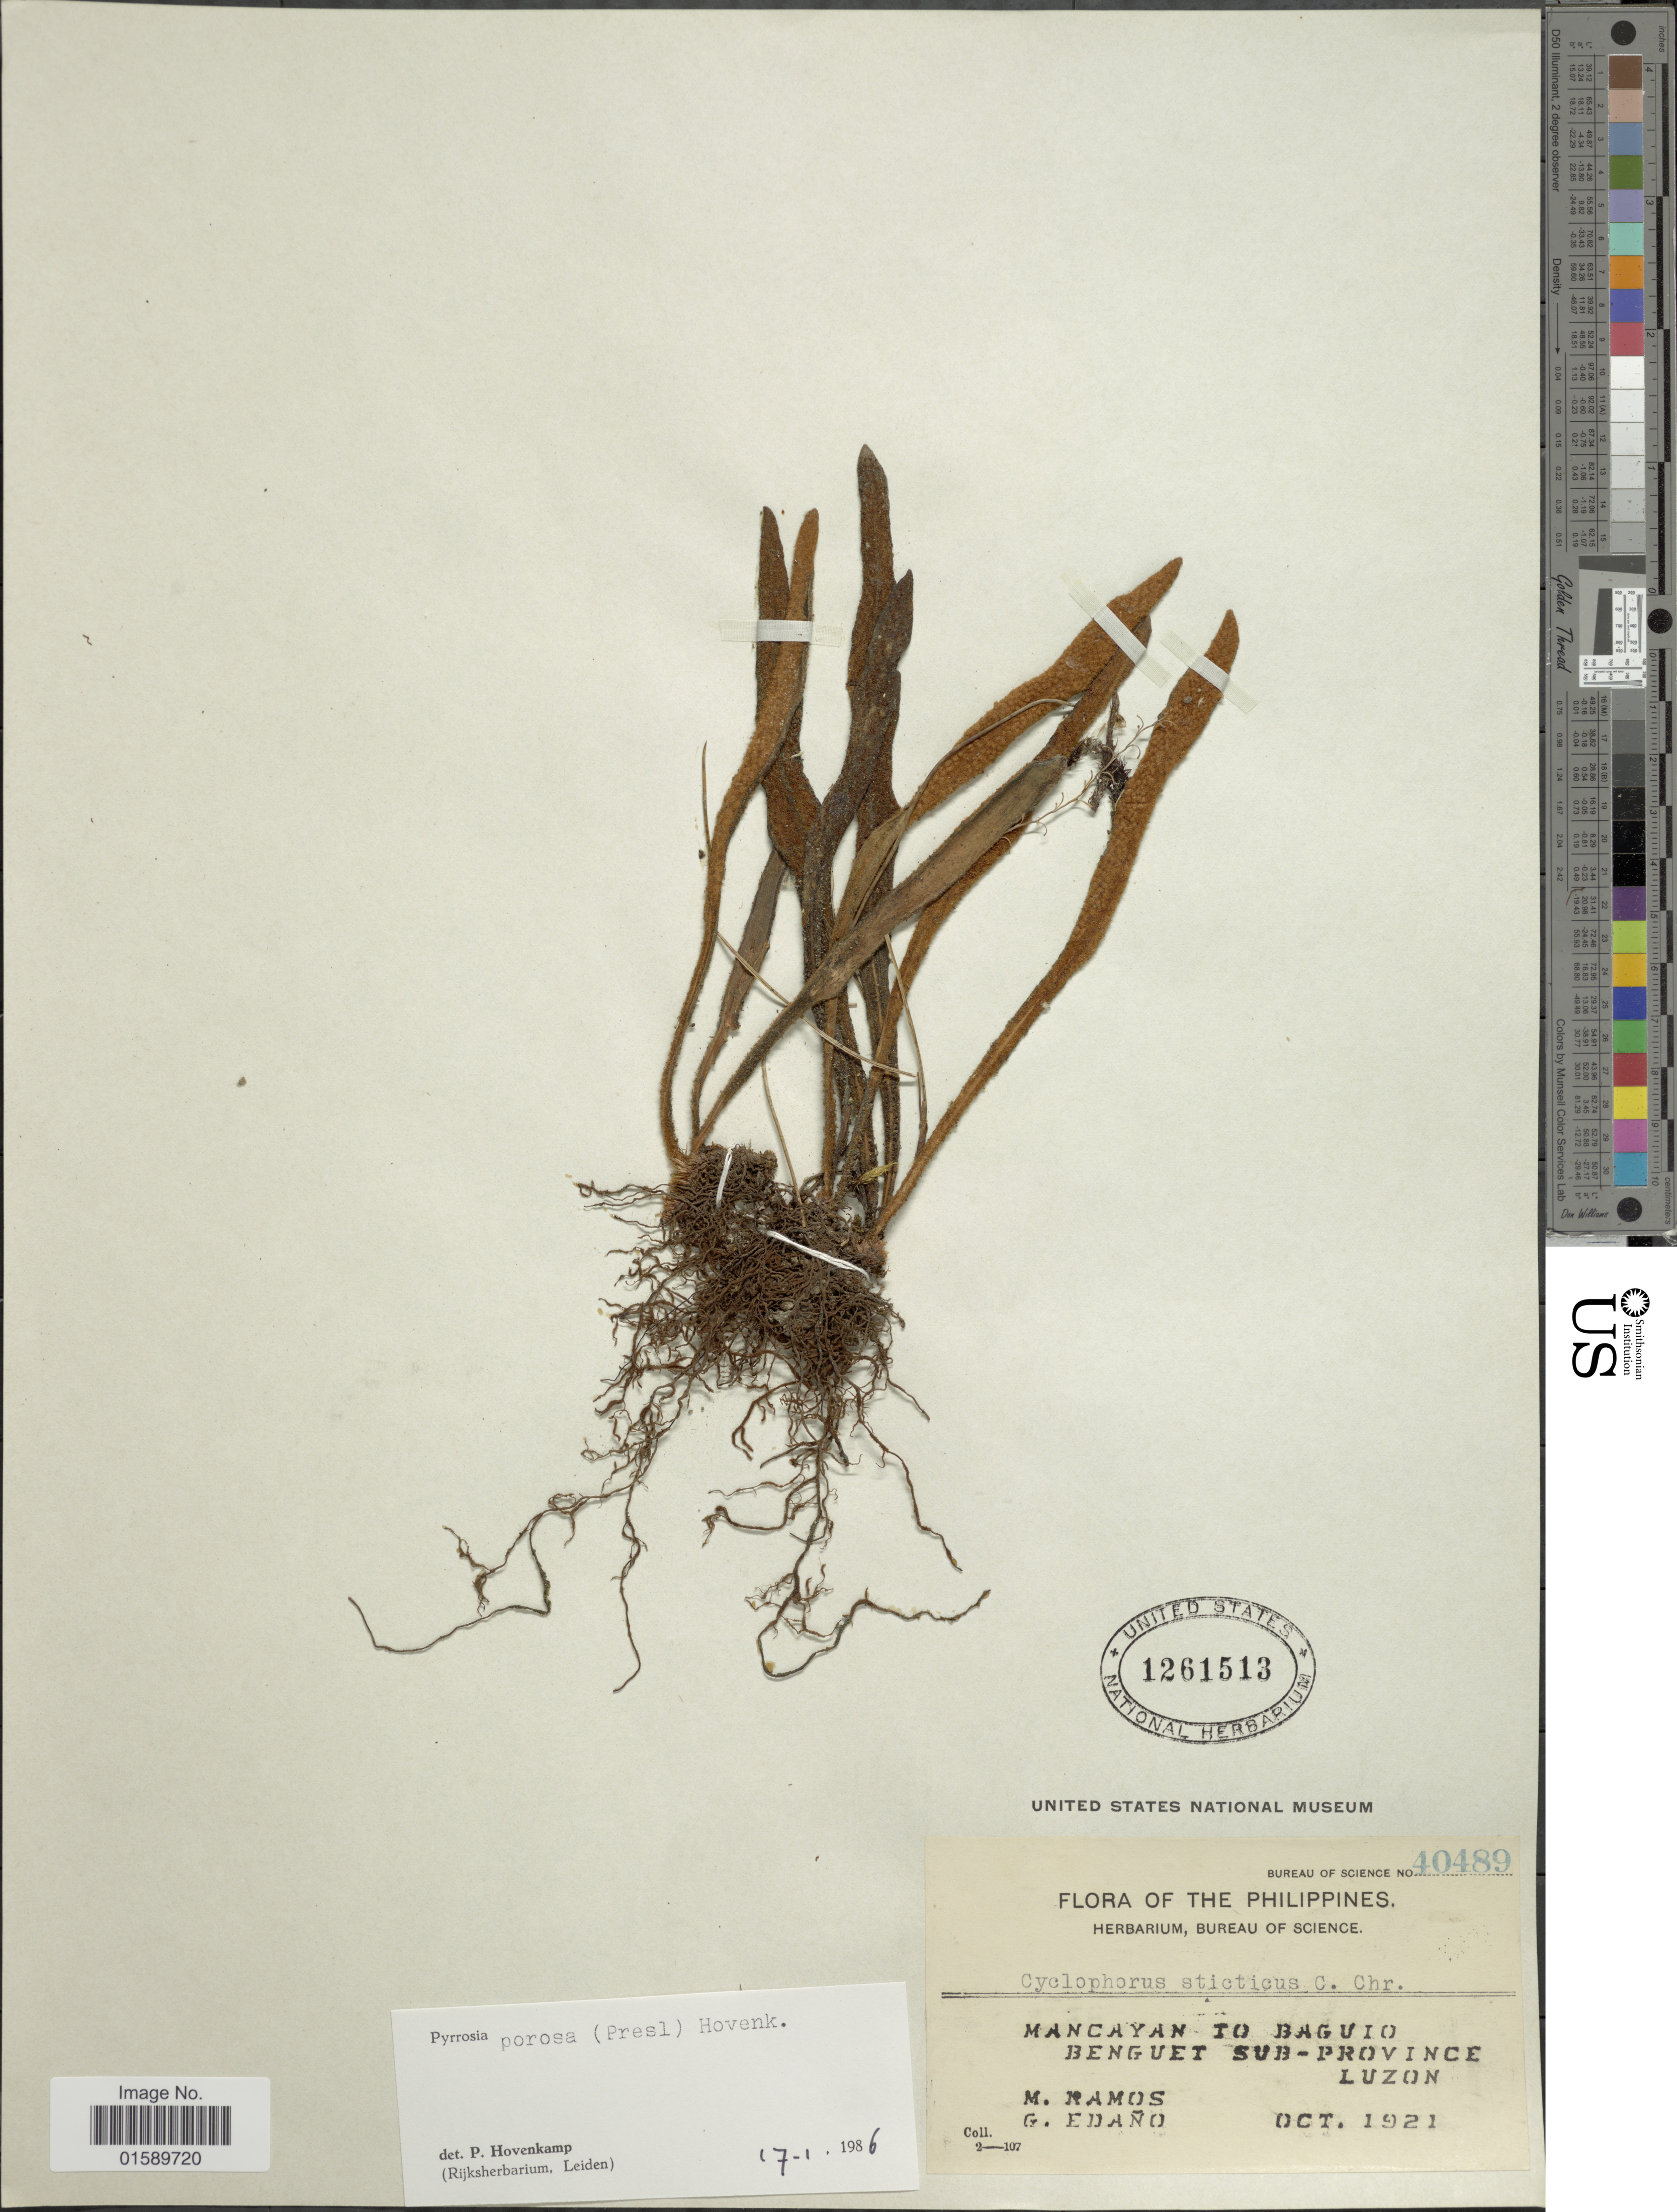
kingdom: Plantae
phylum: Tracheophyta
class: Polypodiopsida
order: Polypodiales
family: Polypodiaceae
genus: Pyrrosia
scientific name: Pyrrosia porosa var. porosa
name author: (C. Presl) Hovenkamp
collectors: M. Ramos & G. Edaño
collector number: Bureau of science 40489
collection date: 1921-10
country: Philippines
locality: Mancayan to Baguio, Benguet sub-province, Luzon.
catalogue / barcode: US 1261513